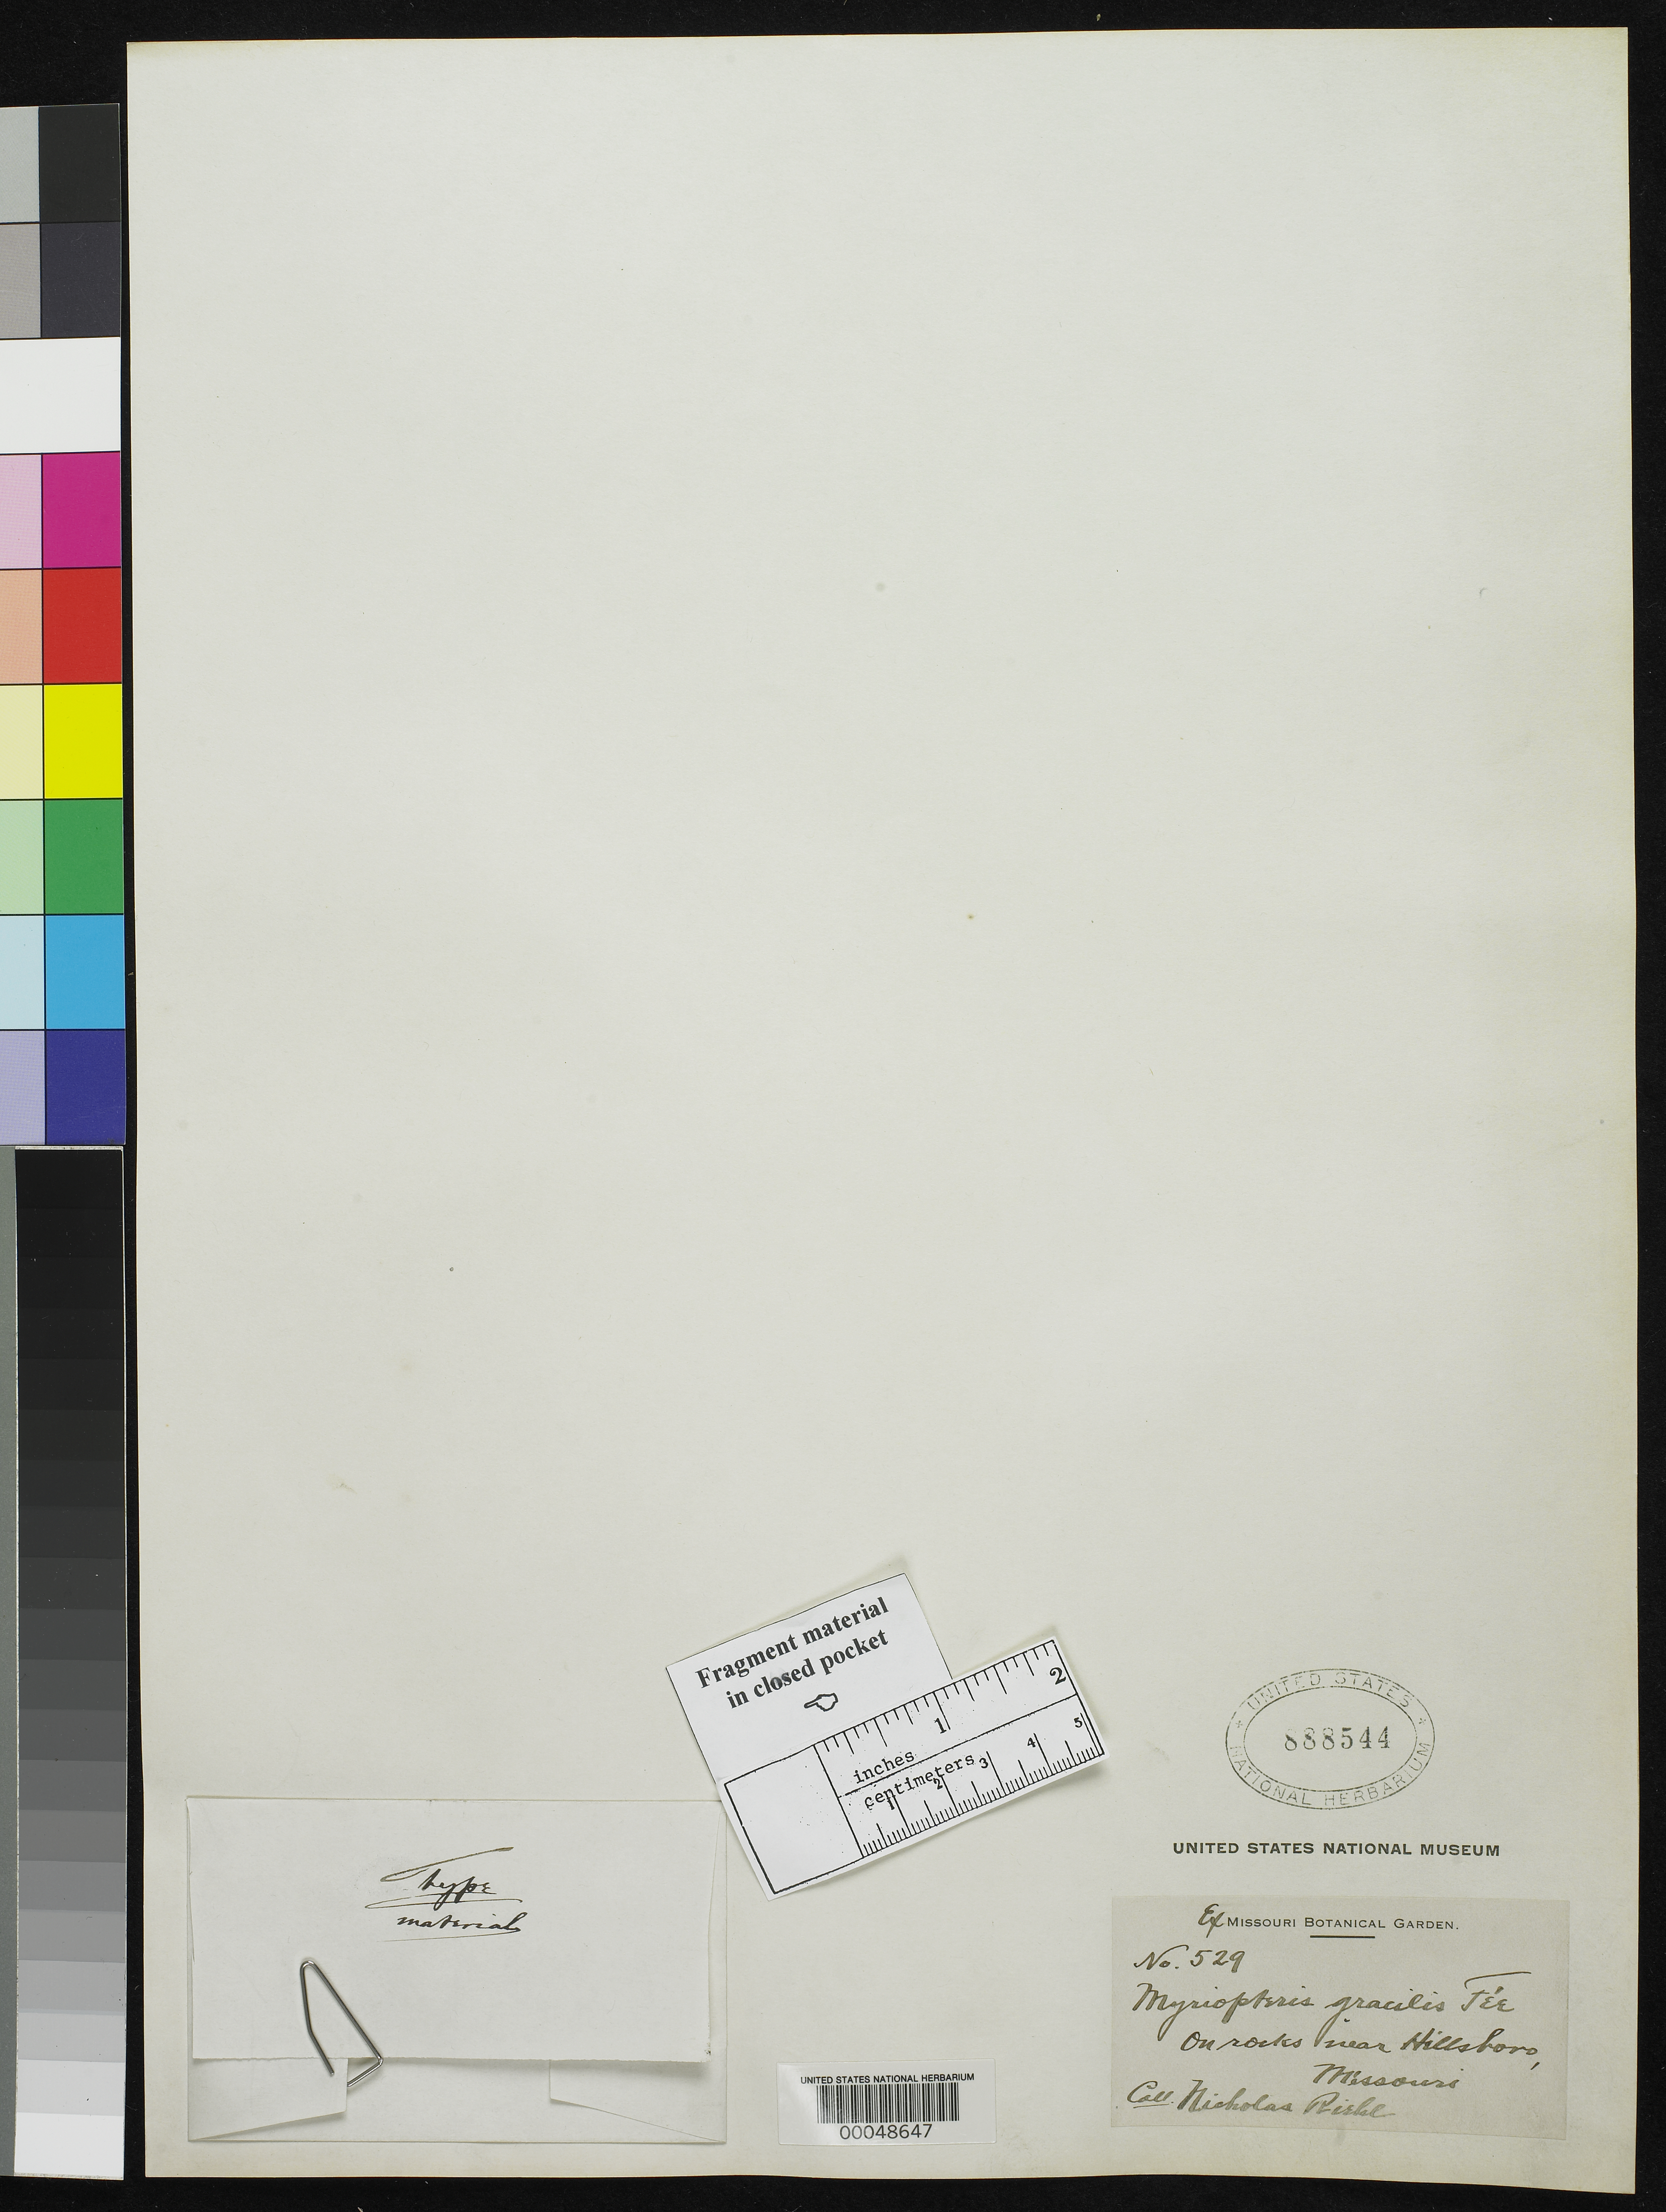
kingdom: Plantae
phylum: Tracheophyta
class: Polypodiopsida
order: Polypodiales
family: Pteridaceae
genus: Myriopteris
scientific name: Myriopteris gracilis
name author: Fée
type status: Isotype Fragment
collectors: N. Riehl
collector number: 529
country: United States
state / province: Missouri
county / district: Jefferson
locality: Hillsboro.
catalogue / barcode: US 888544